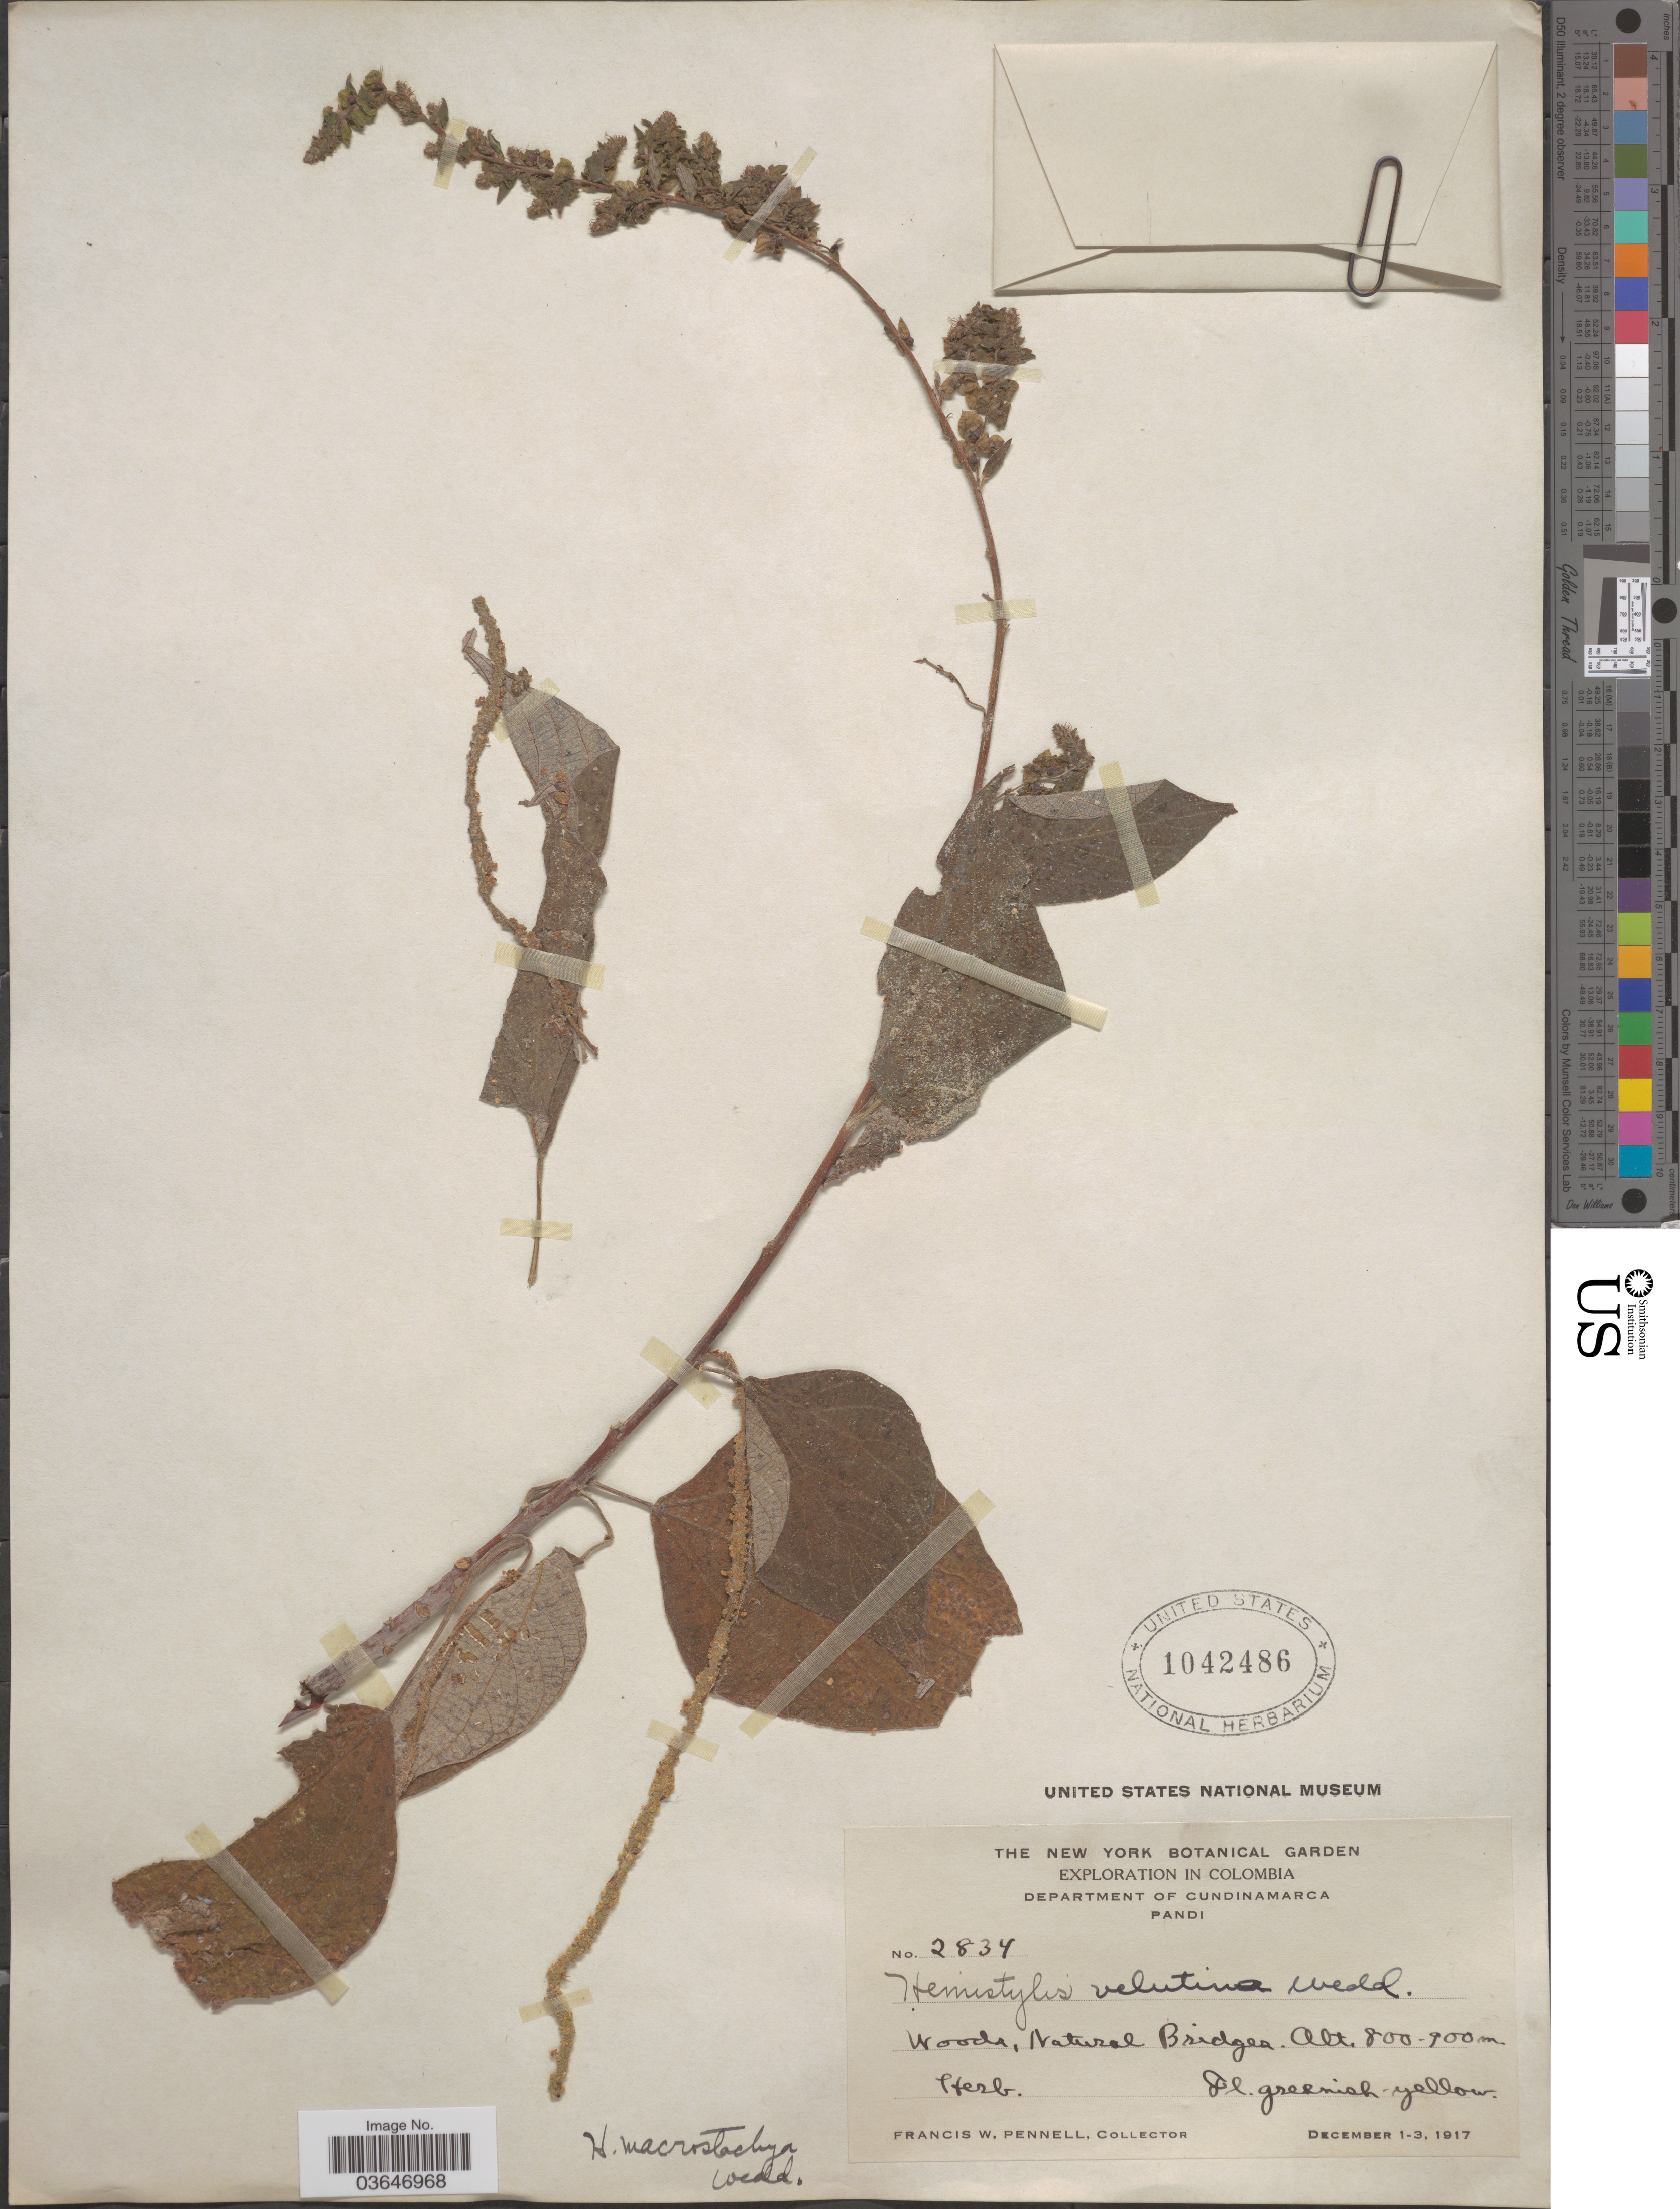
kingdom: Plantae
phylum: Tracheophyta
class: Magnoliopsida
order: Rosales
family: Urticaceae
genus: Hemistylus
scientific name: Hemistylus macrostachya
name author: Wedd.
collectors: F. W. Pennell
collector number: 2834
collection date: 1917-12-01/1917-12-03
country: Colombia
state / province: Cundinamarca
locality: Department of Cundinamarca. Pandi. Woods, Natural Bridges.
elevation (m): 800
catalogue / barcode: US 1042486